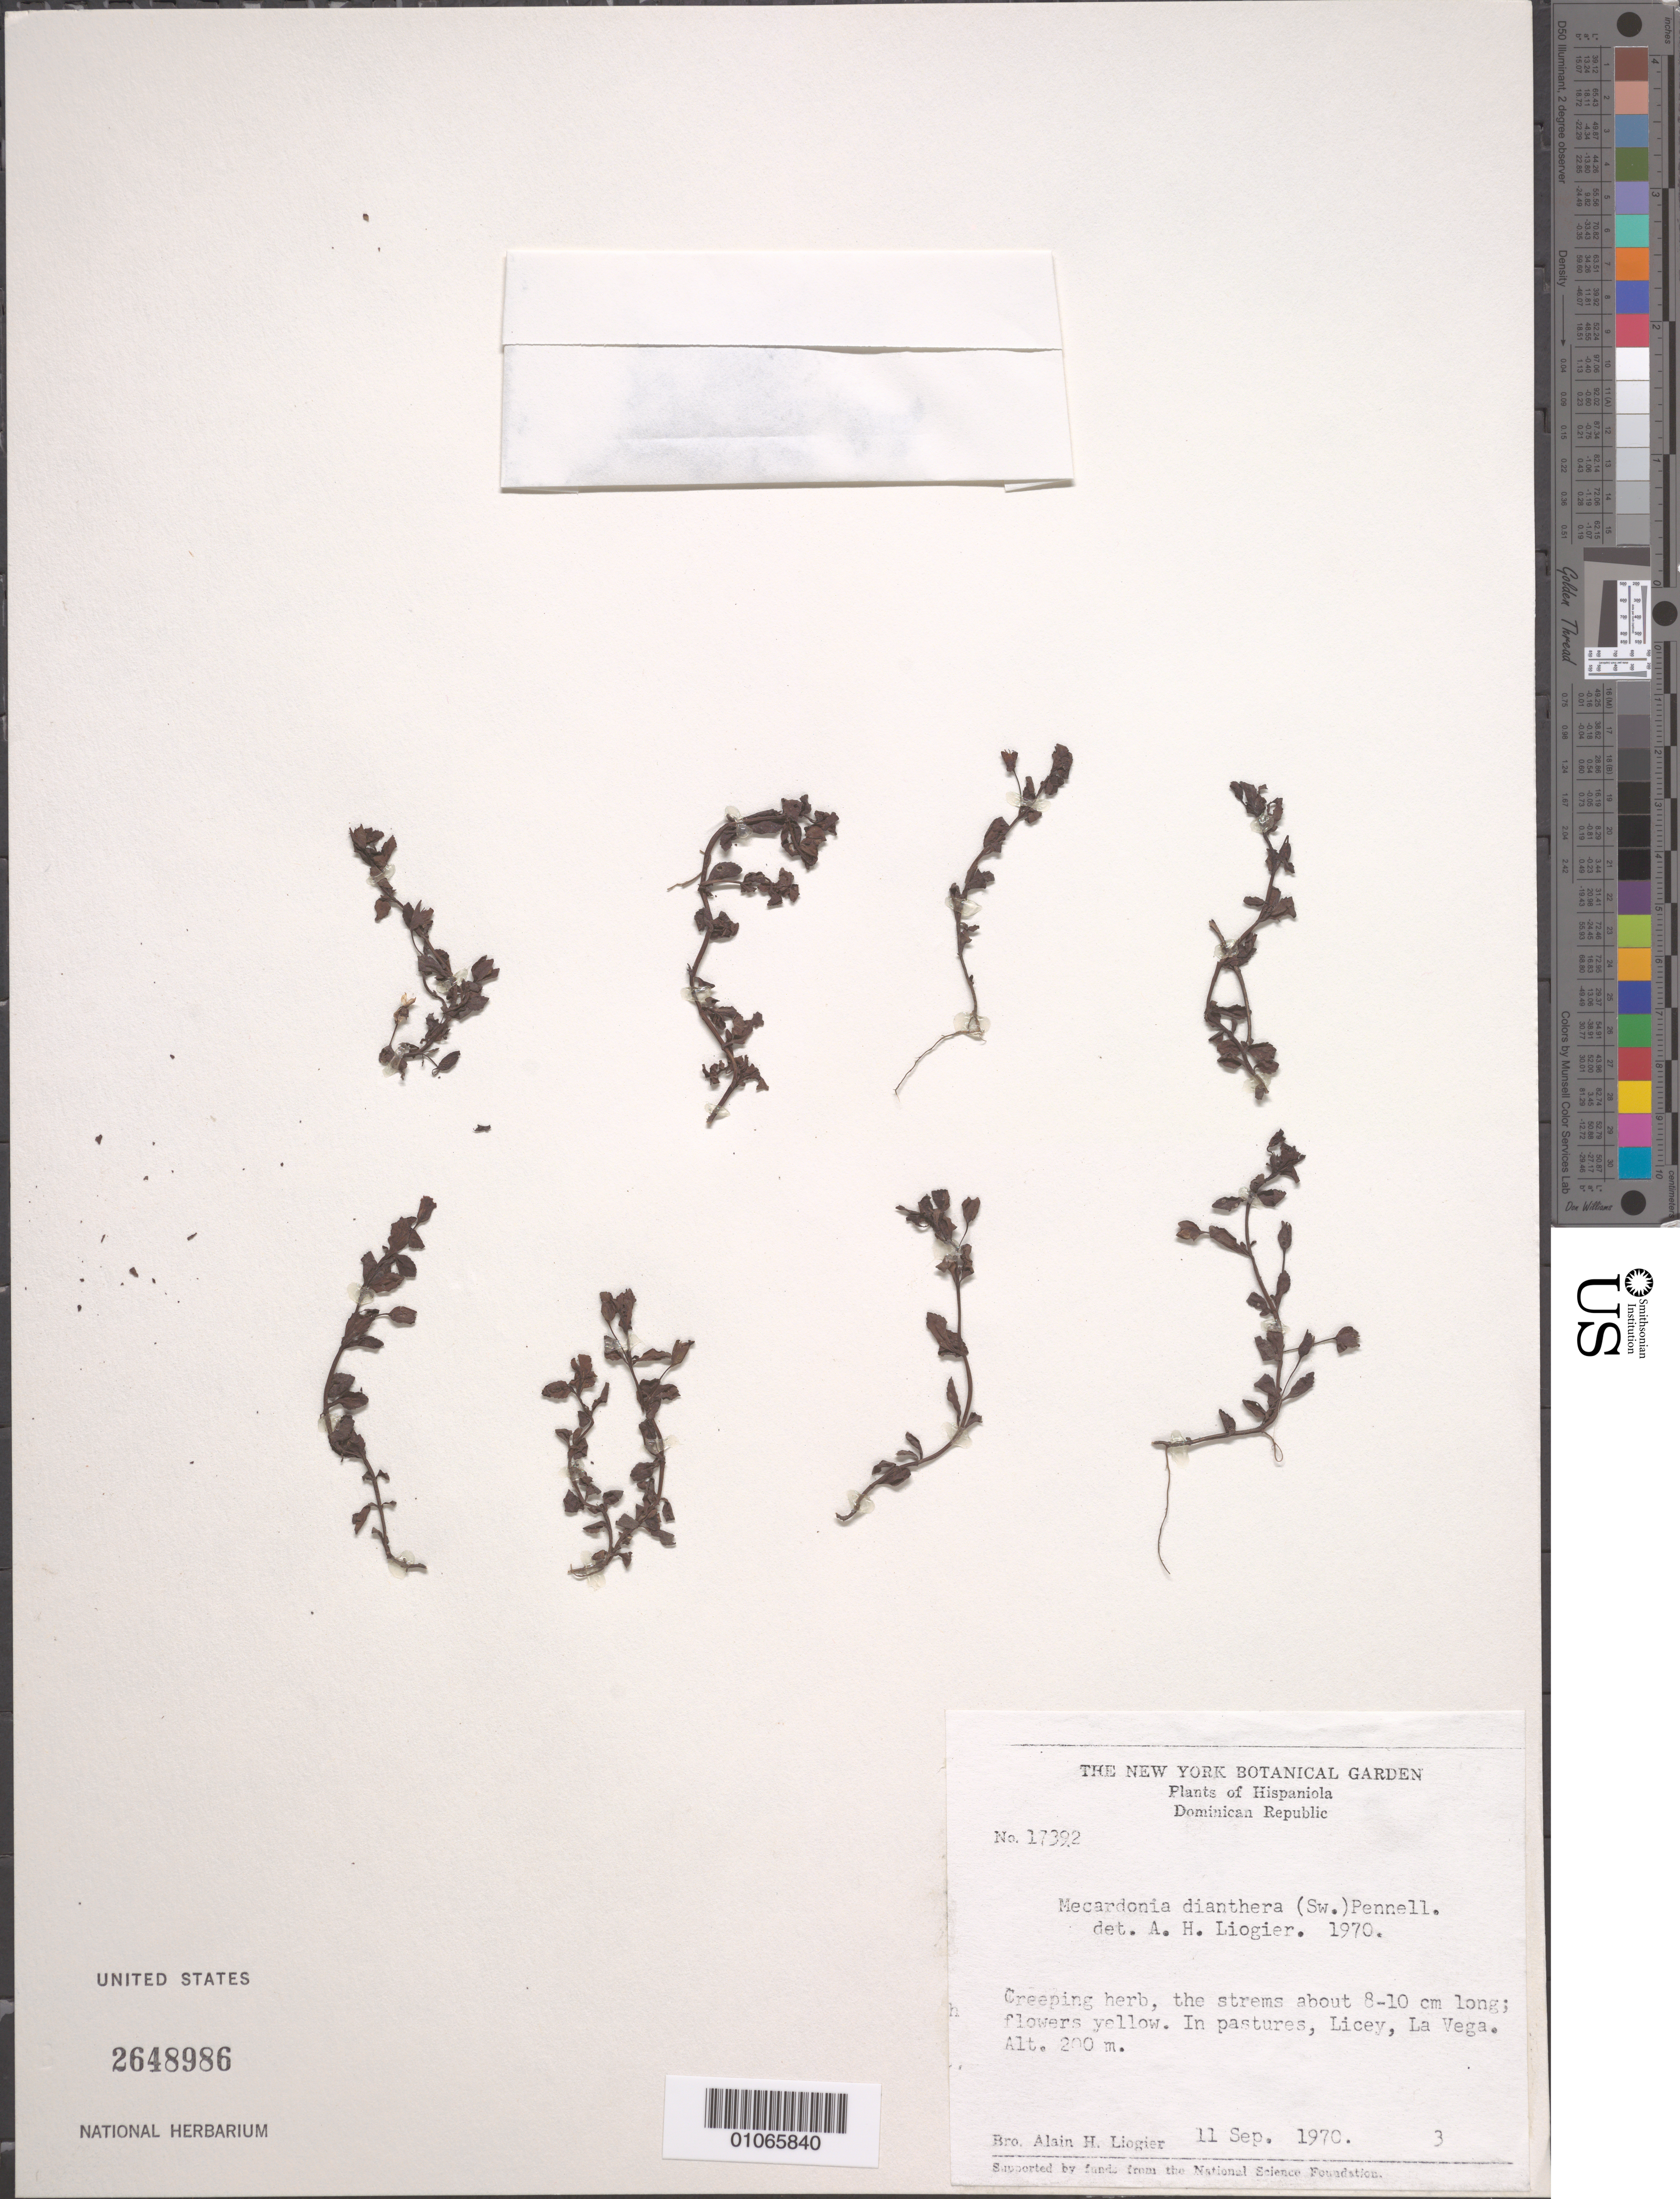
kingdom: Plantae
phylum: Tracheophyta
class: Magnoliopsida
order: Lamiales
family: Plantaginaceae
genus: Mecardonia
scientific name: Mecardonia dianthera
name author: (Sw.) Pennell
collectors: A. H. Liogier & A. H. Liogier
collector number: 17392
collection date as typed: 11 Sep 1970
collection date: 1970-09-11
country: Dominican Republic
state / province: La Vega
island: Hispaniola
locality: In pastures, Licey.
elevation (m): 200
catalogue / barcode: US 2648986